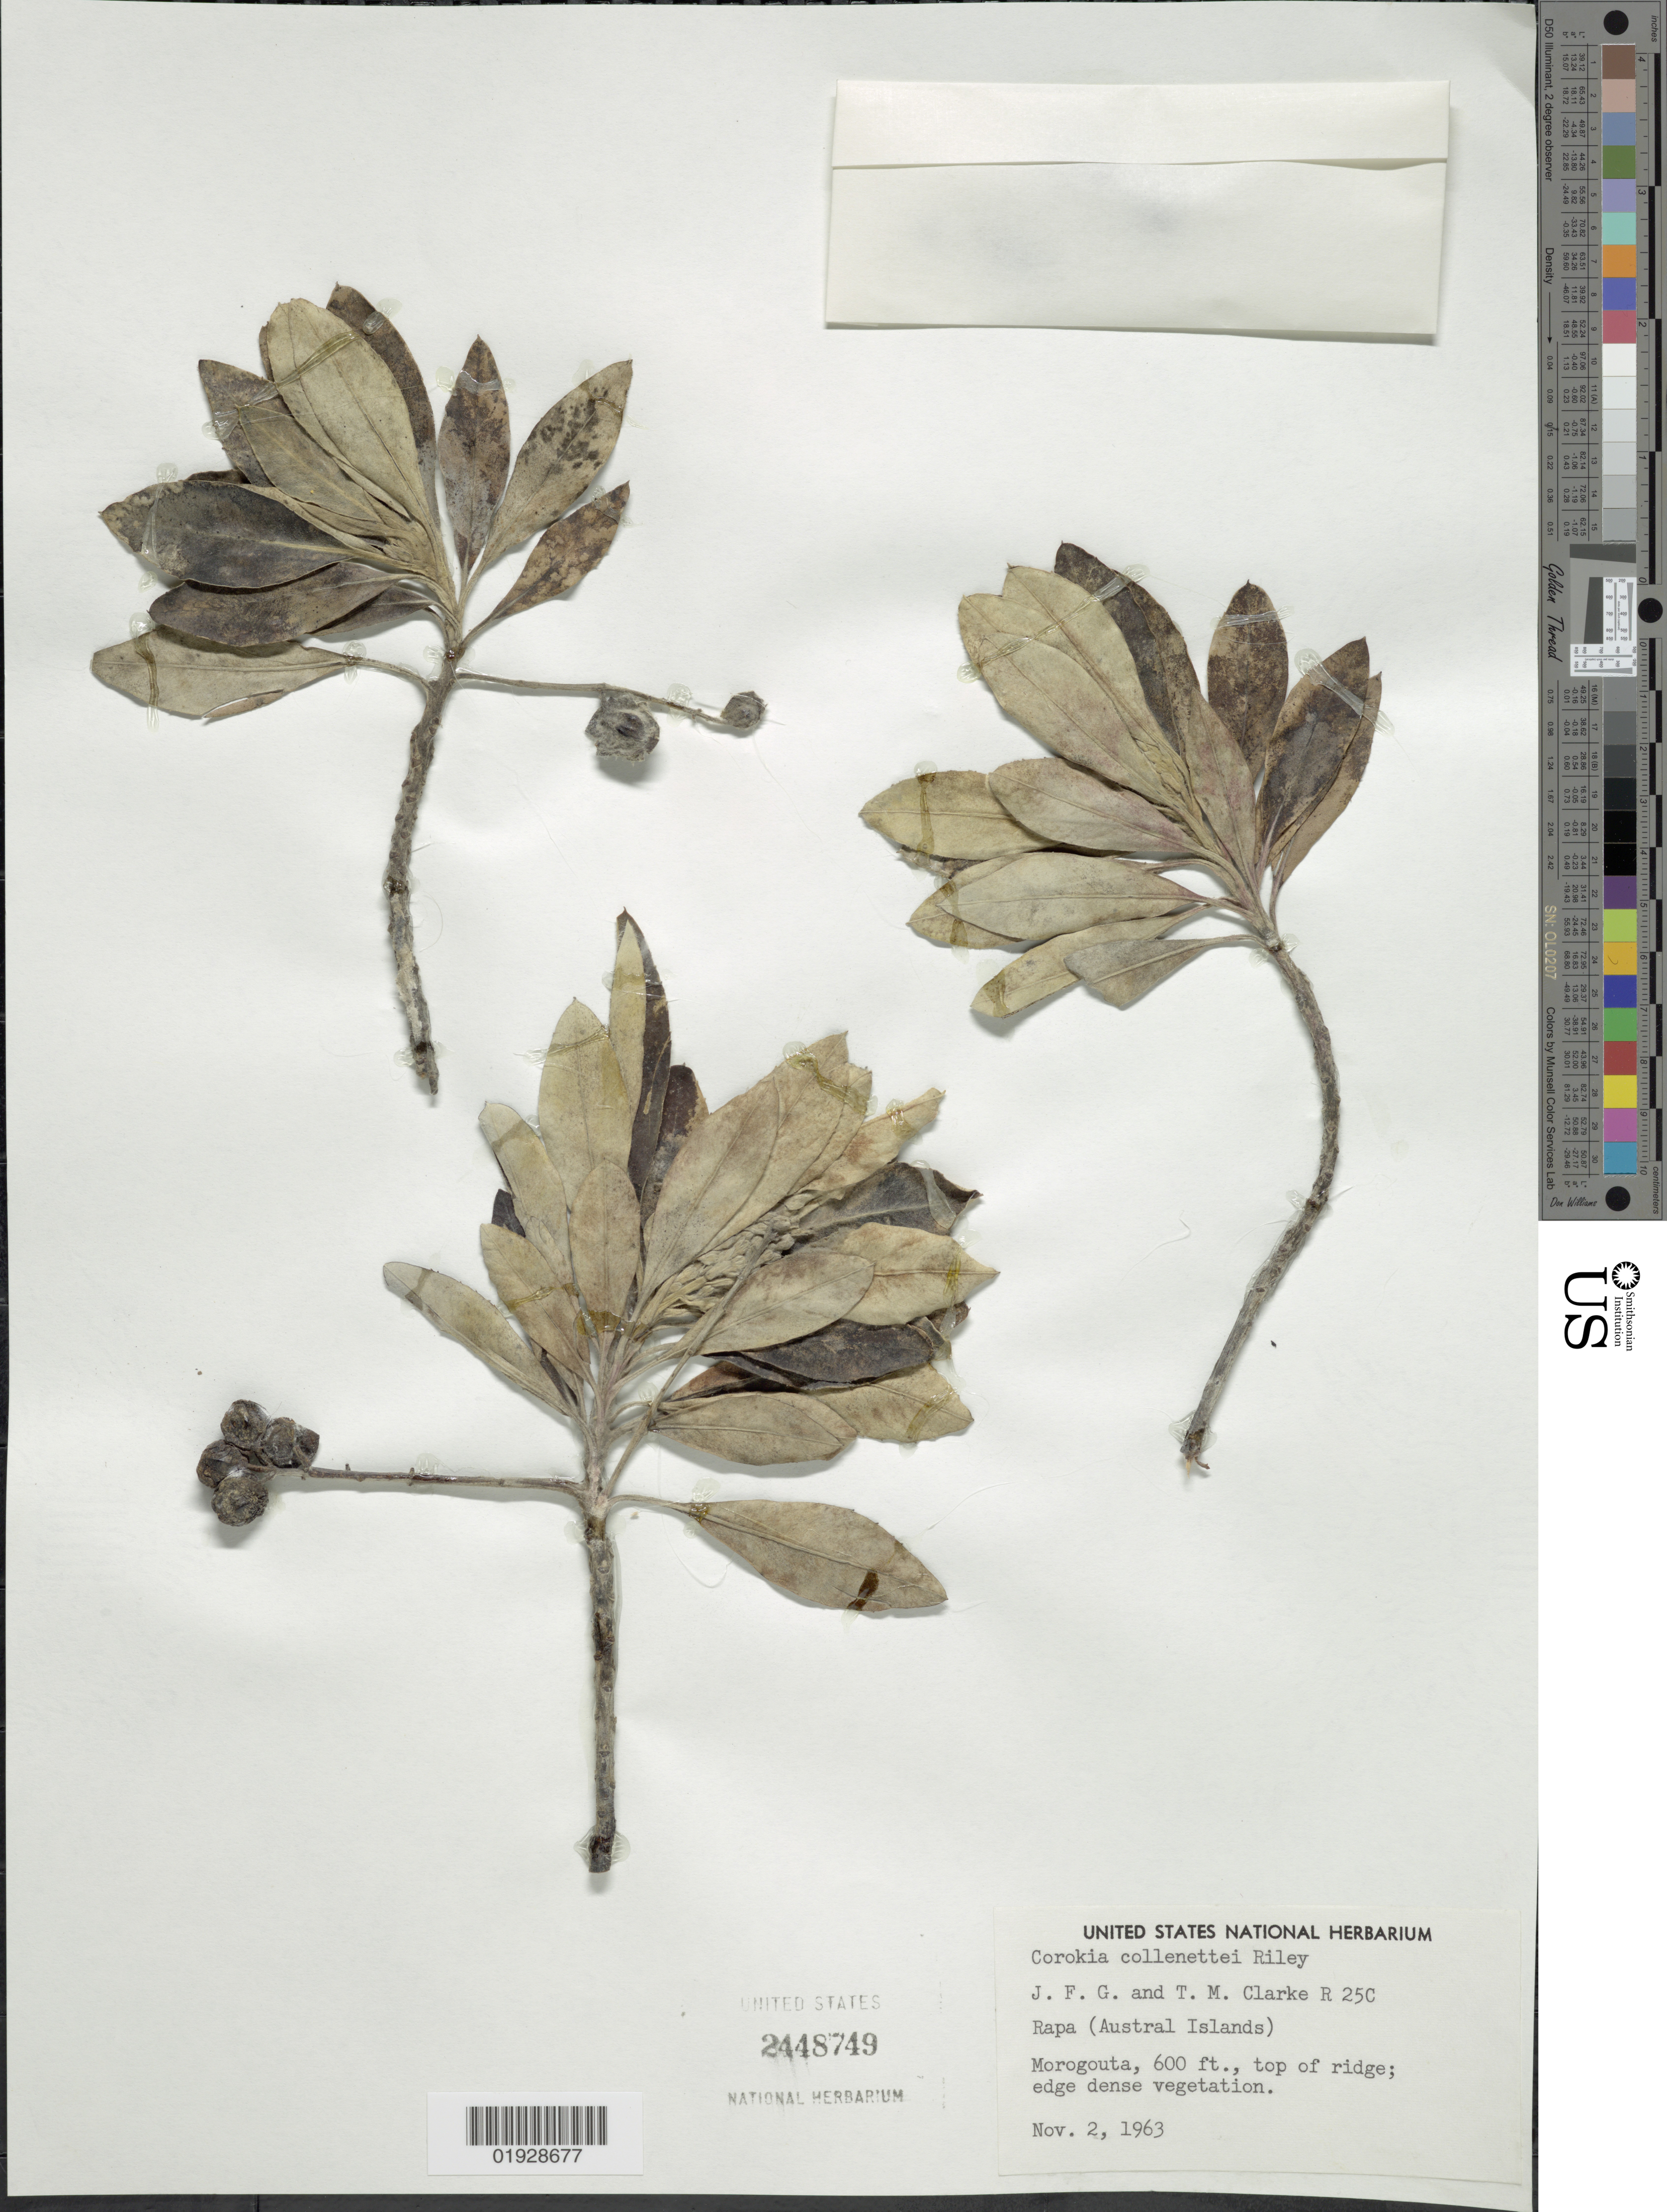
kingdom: Plantae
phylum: Tracheophyta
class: Magnoliopsida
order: Asterales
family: Argophyllaceae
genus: Corokia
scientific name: Corokia collenettei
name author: L. Riley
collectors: J. F. Gates-Clarke & T. M. Clarke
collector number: R 25C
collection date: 1963-11-02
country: French Polynesia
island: Rapa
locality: Rapa (Austral Islands). Morogouta.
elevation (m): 183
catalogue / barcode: US 2448749